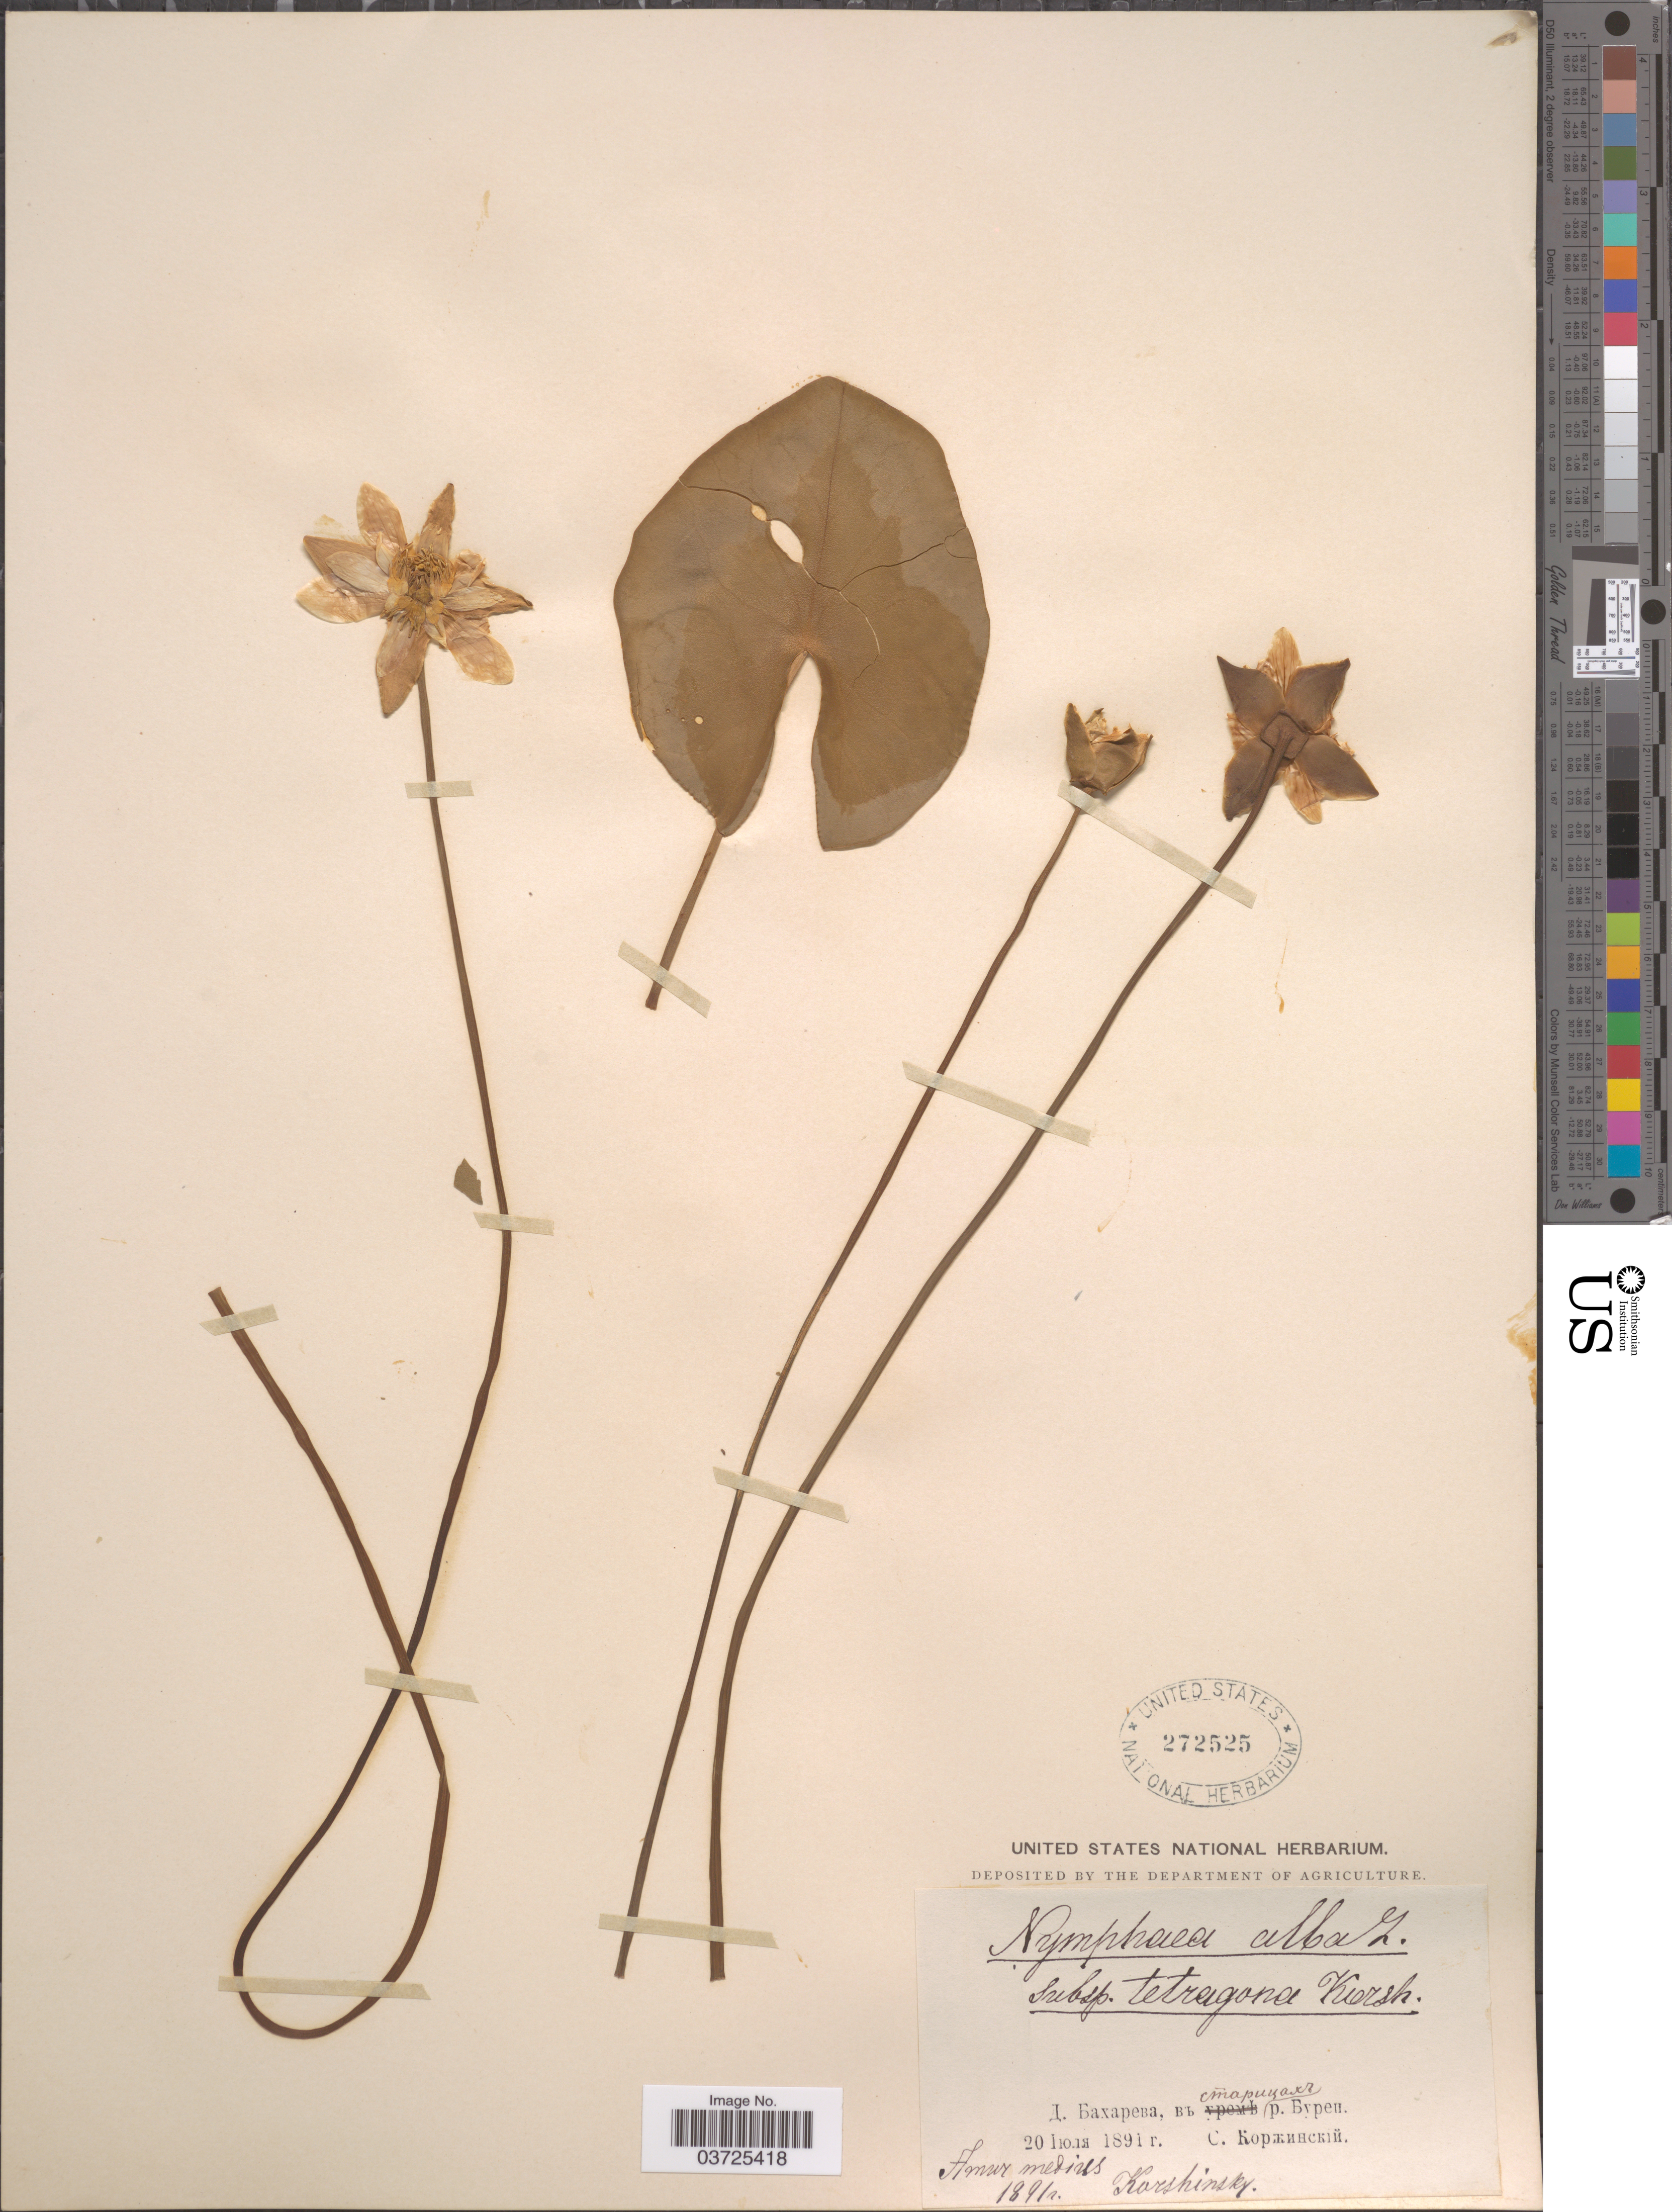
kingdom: Plantae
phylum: Tracheophyta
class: Magnoliopsida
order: Nymphaeales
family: Nymphaeaceae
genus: Nymphaea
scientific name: Nymphaea tetragona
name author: Georgi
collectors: Korshinsky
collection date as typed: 12 X 1891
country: Russian Federation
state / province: Amur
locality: Amur medius.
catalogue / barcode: US 272525